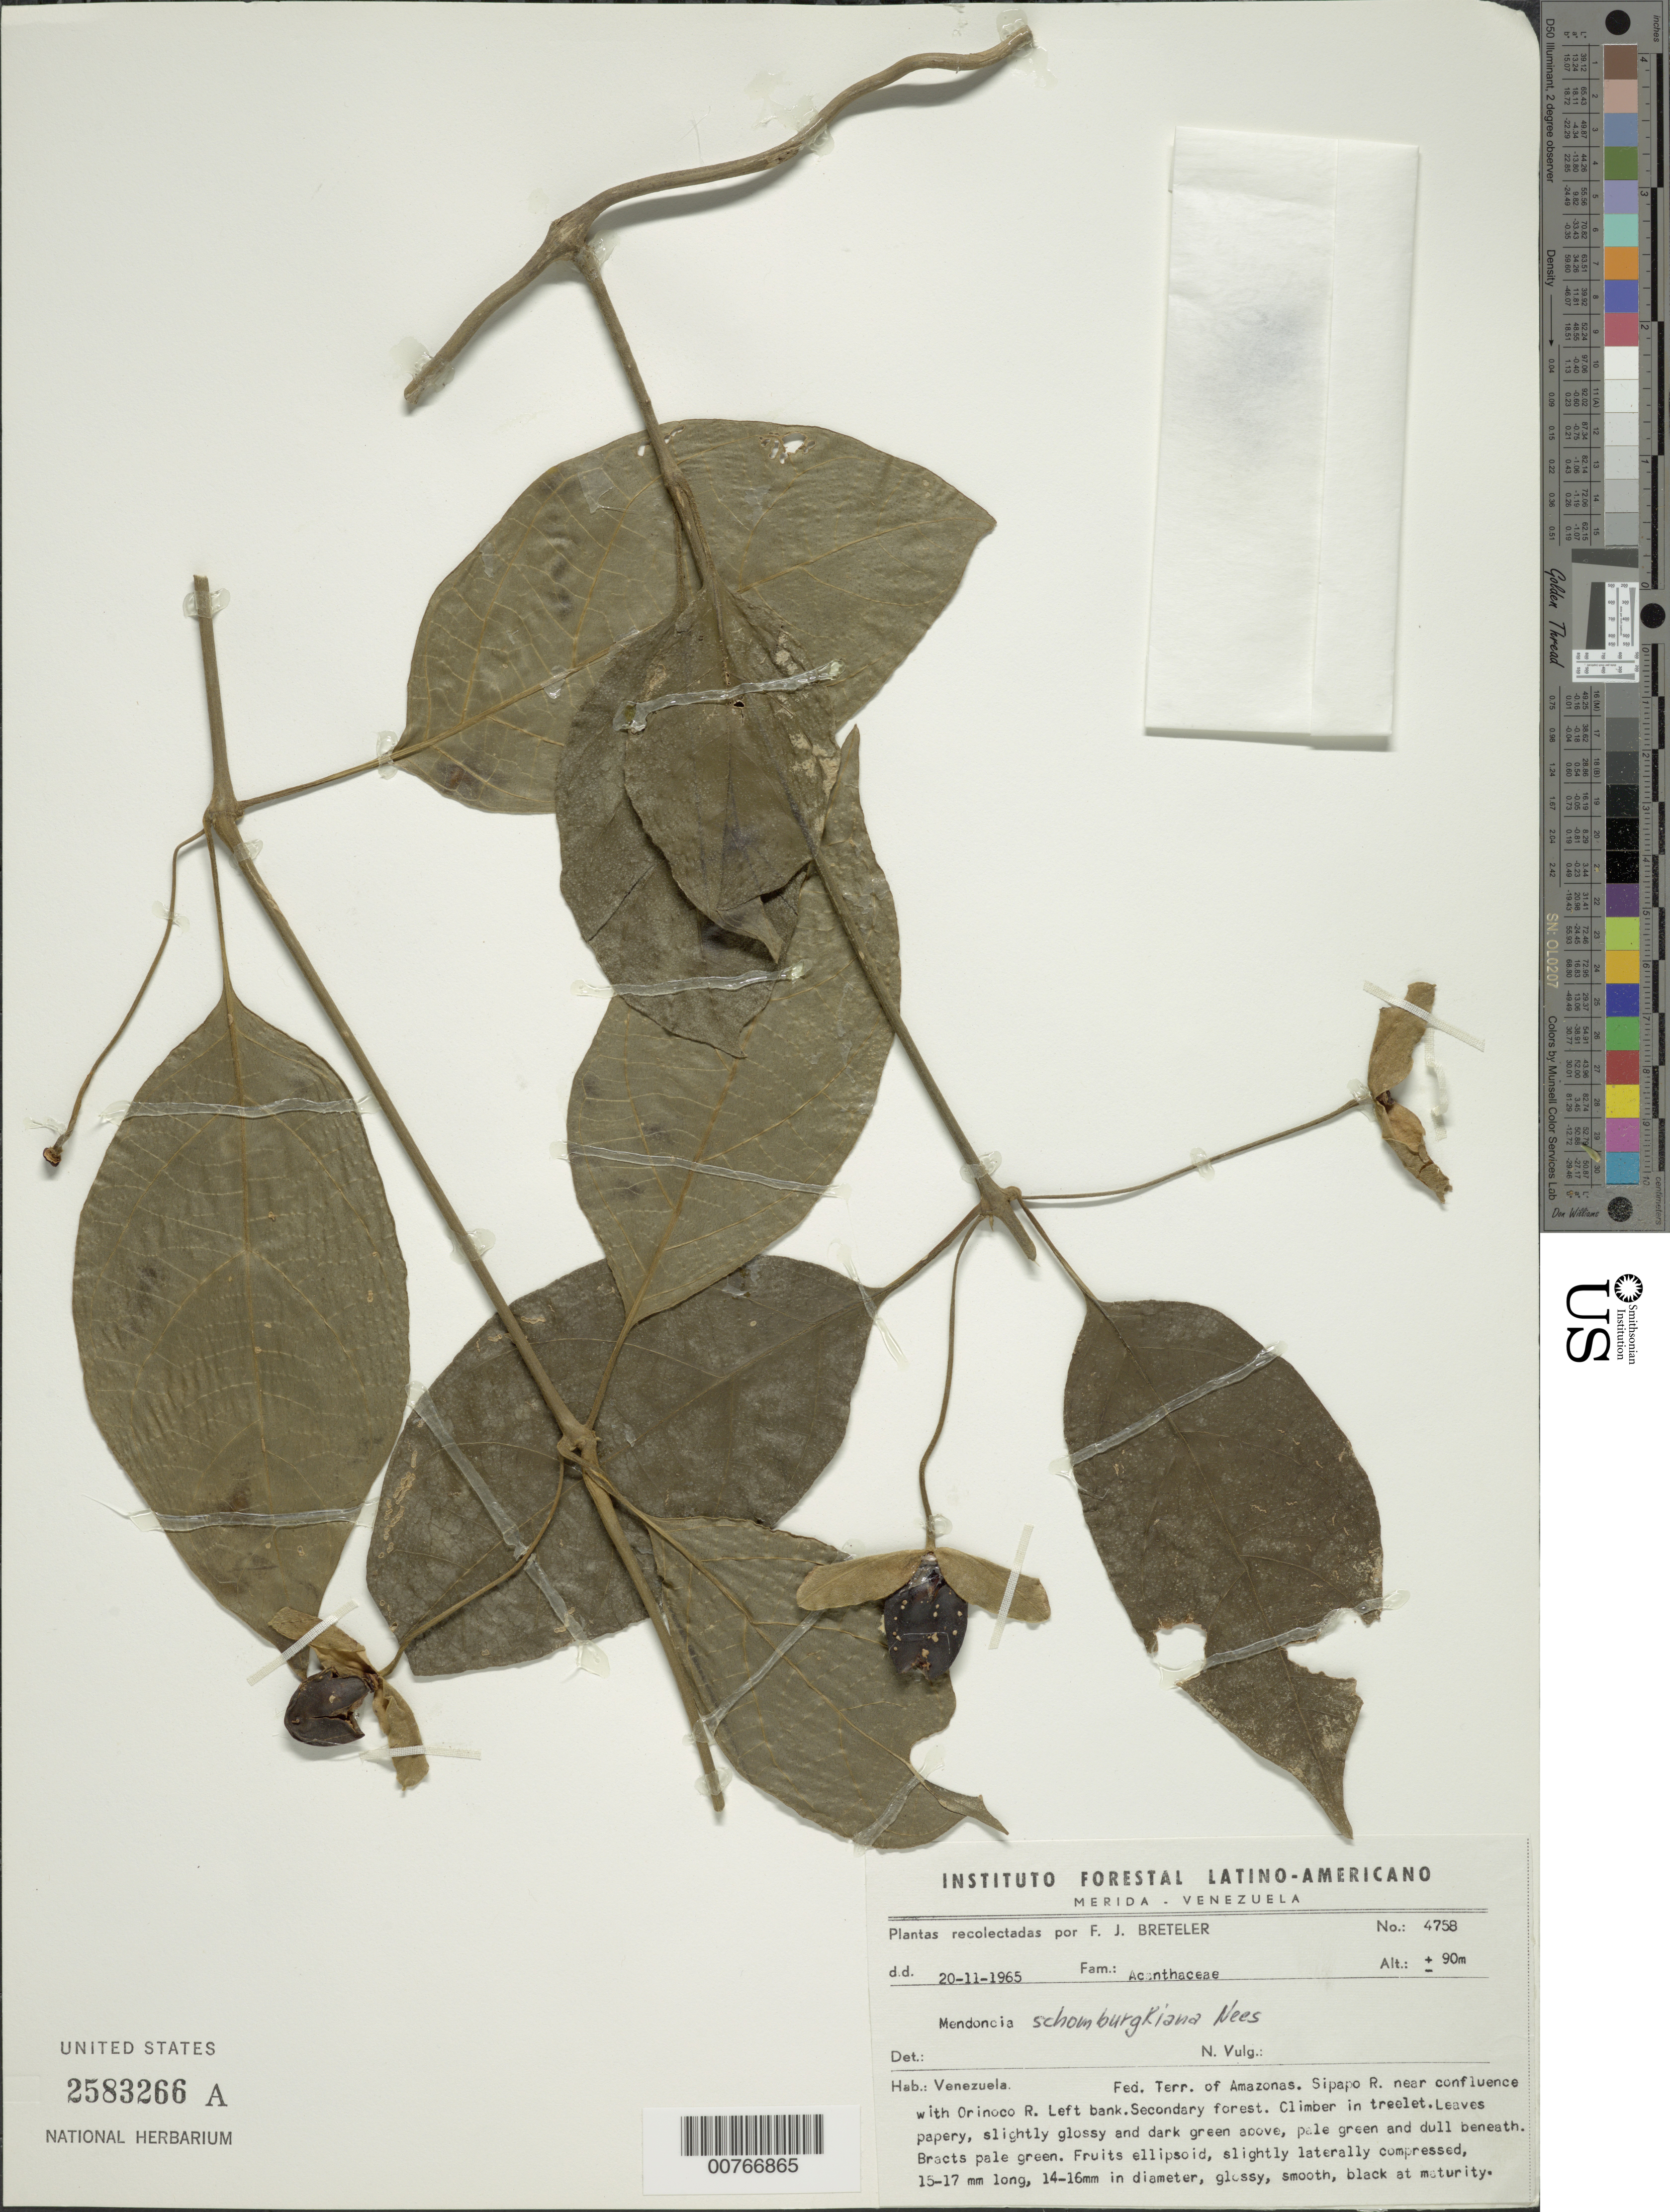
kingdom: Plantae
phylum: Tracheophyta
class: Magnoliopsida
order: Lamiales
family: Acanthaceae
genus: Mendoncia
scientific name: Mendoncia sprucei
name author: Lindau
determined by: Wasshausen, Dieter C., (BOT), Smithsonian Institution - National Museum of Natural History (UNITED STATES)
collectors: F. J. Breteler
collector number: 4758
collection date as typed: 20-Nov-65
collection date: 1965-11-20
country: Venezuela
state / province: Amazonas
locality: Sipapo R., near confl. with Orinoco R.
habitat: Secondary forest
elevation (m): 90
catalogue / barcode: US 2583266A